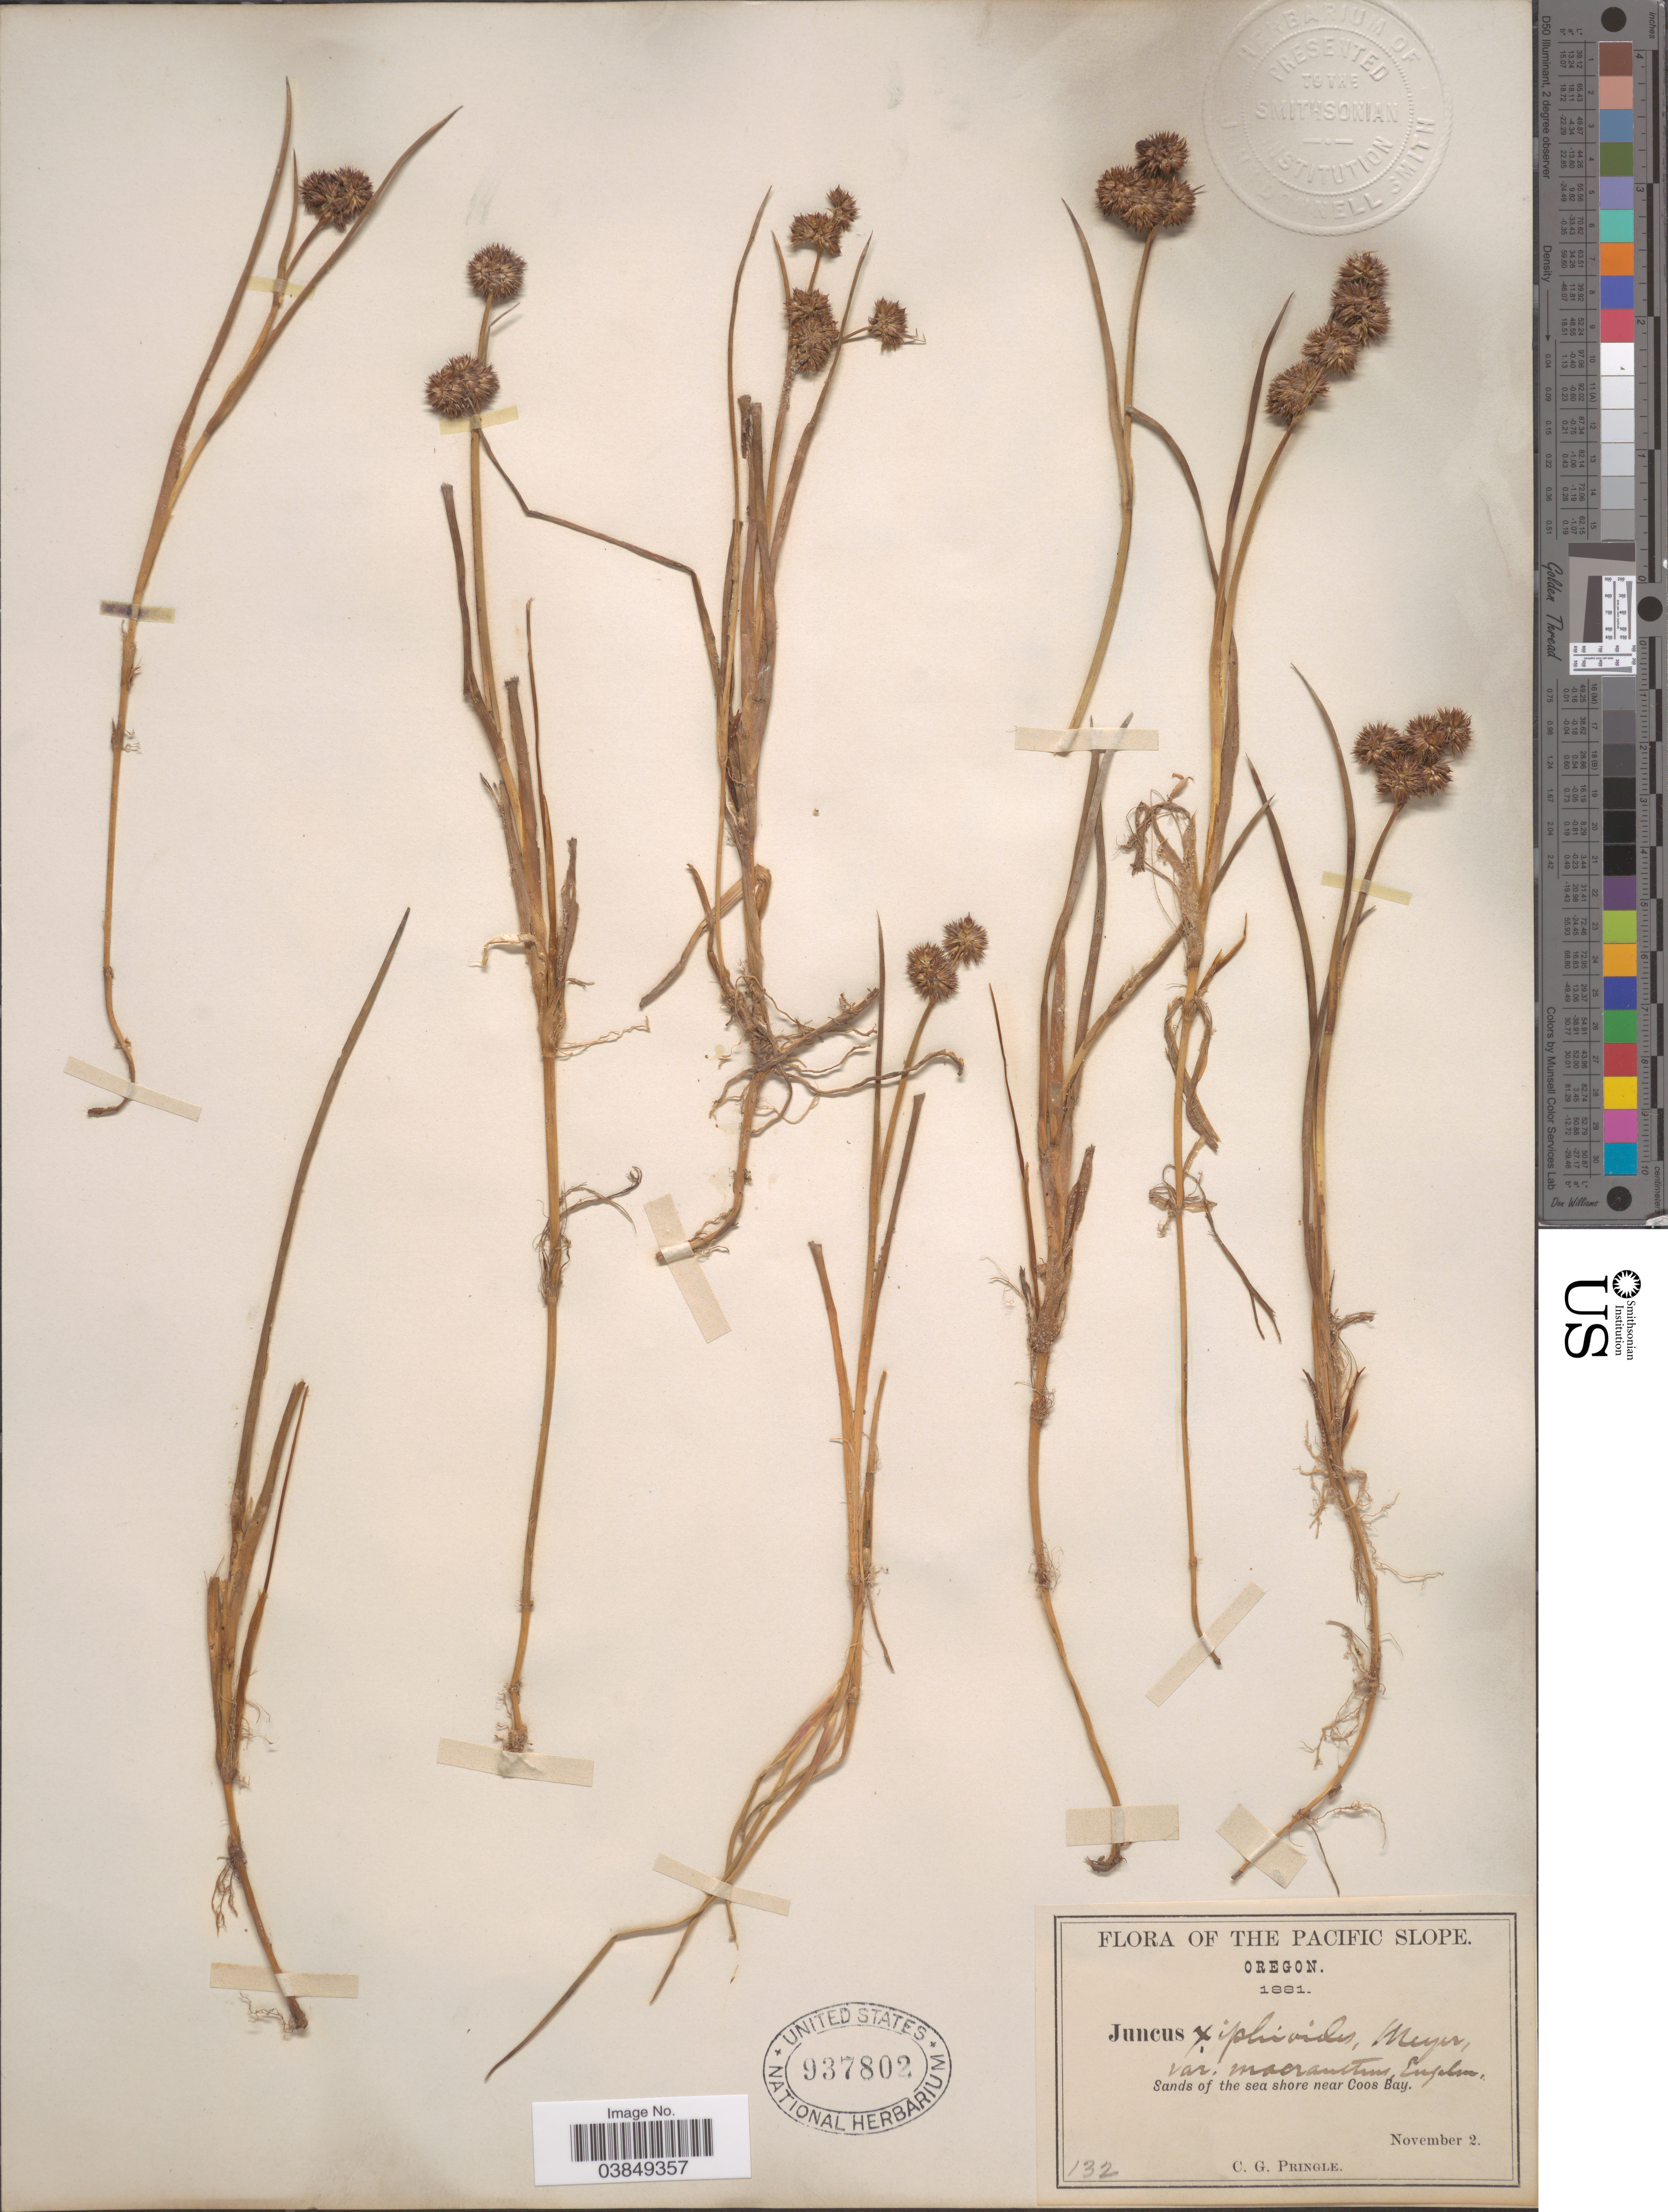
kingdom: Plantae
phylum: Tracheophyta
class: Liliopsida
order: Poales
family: Juncaceae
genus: Juncus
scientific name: Juncus ensifolius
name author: Wikstr.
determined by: Strong, Mark T., (BOT), Smithsonian Institution - National Museum of Natural History (UNITED STATES)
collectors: C. G. Pringle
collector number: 132?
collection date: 1881-11-02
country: United States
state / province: Oregon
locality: Pacific Slope. Sands of the sea shore near Coos Bay.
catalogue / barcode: US 937802